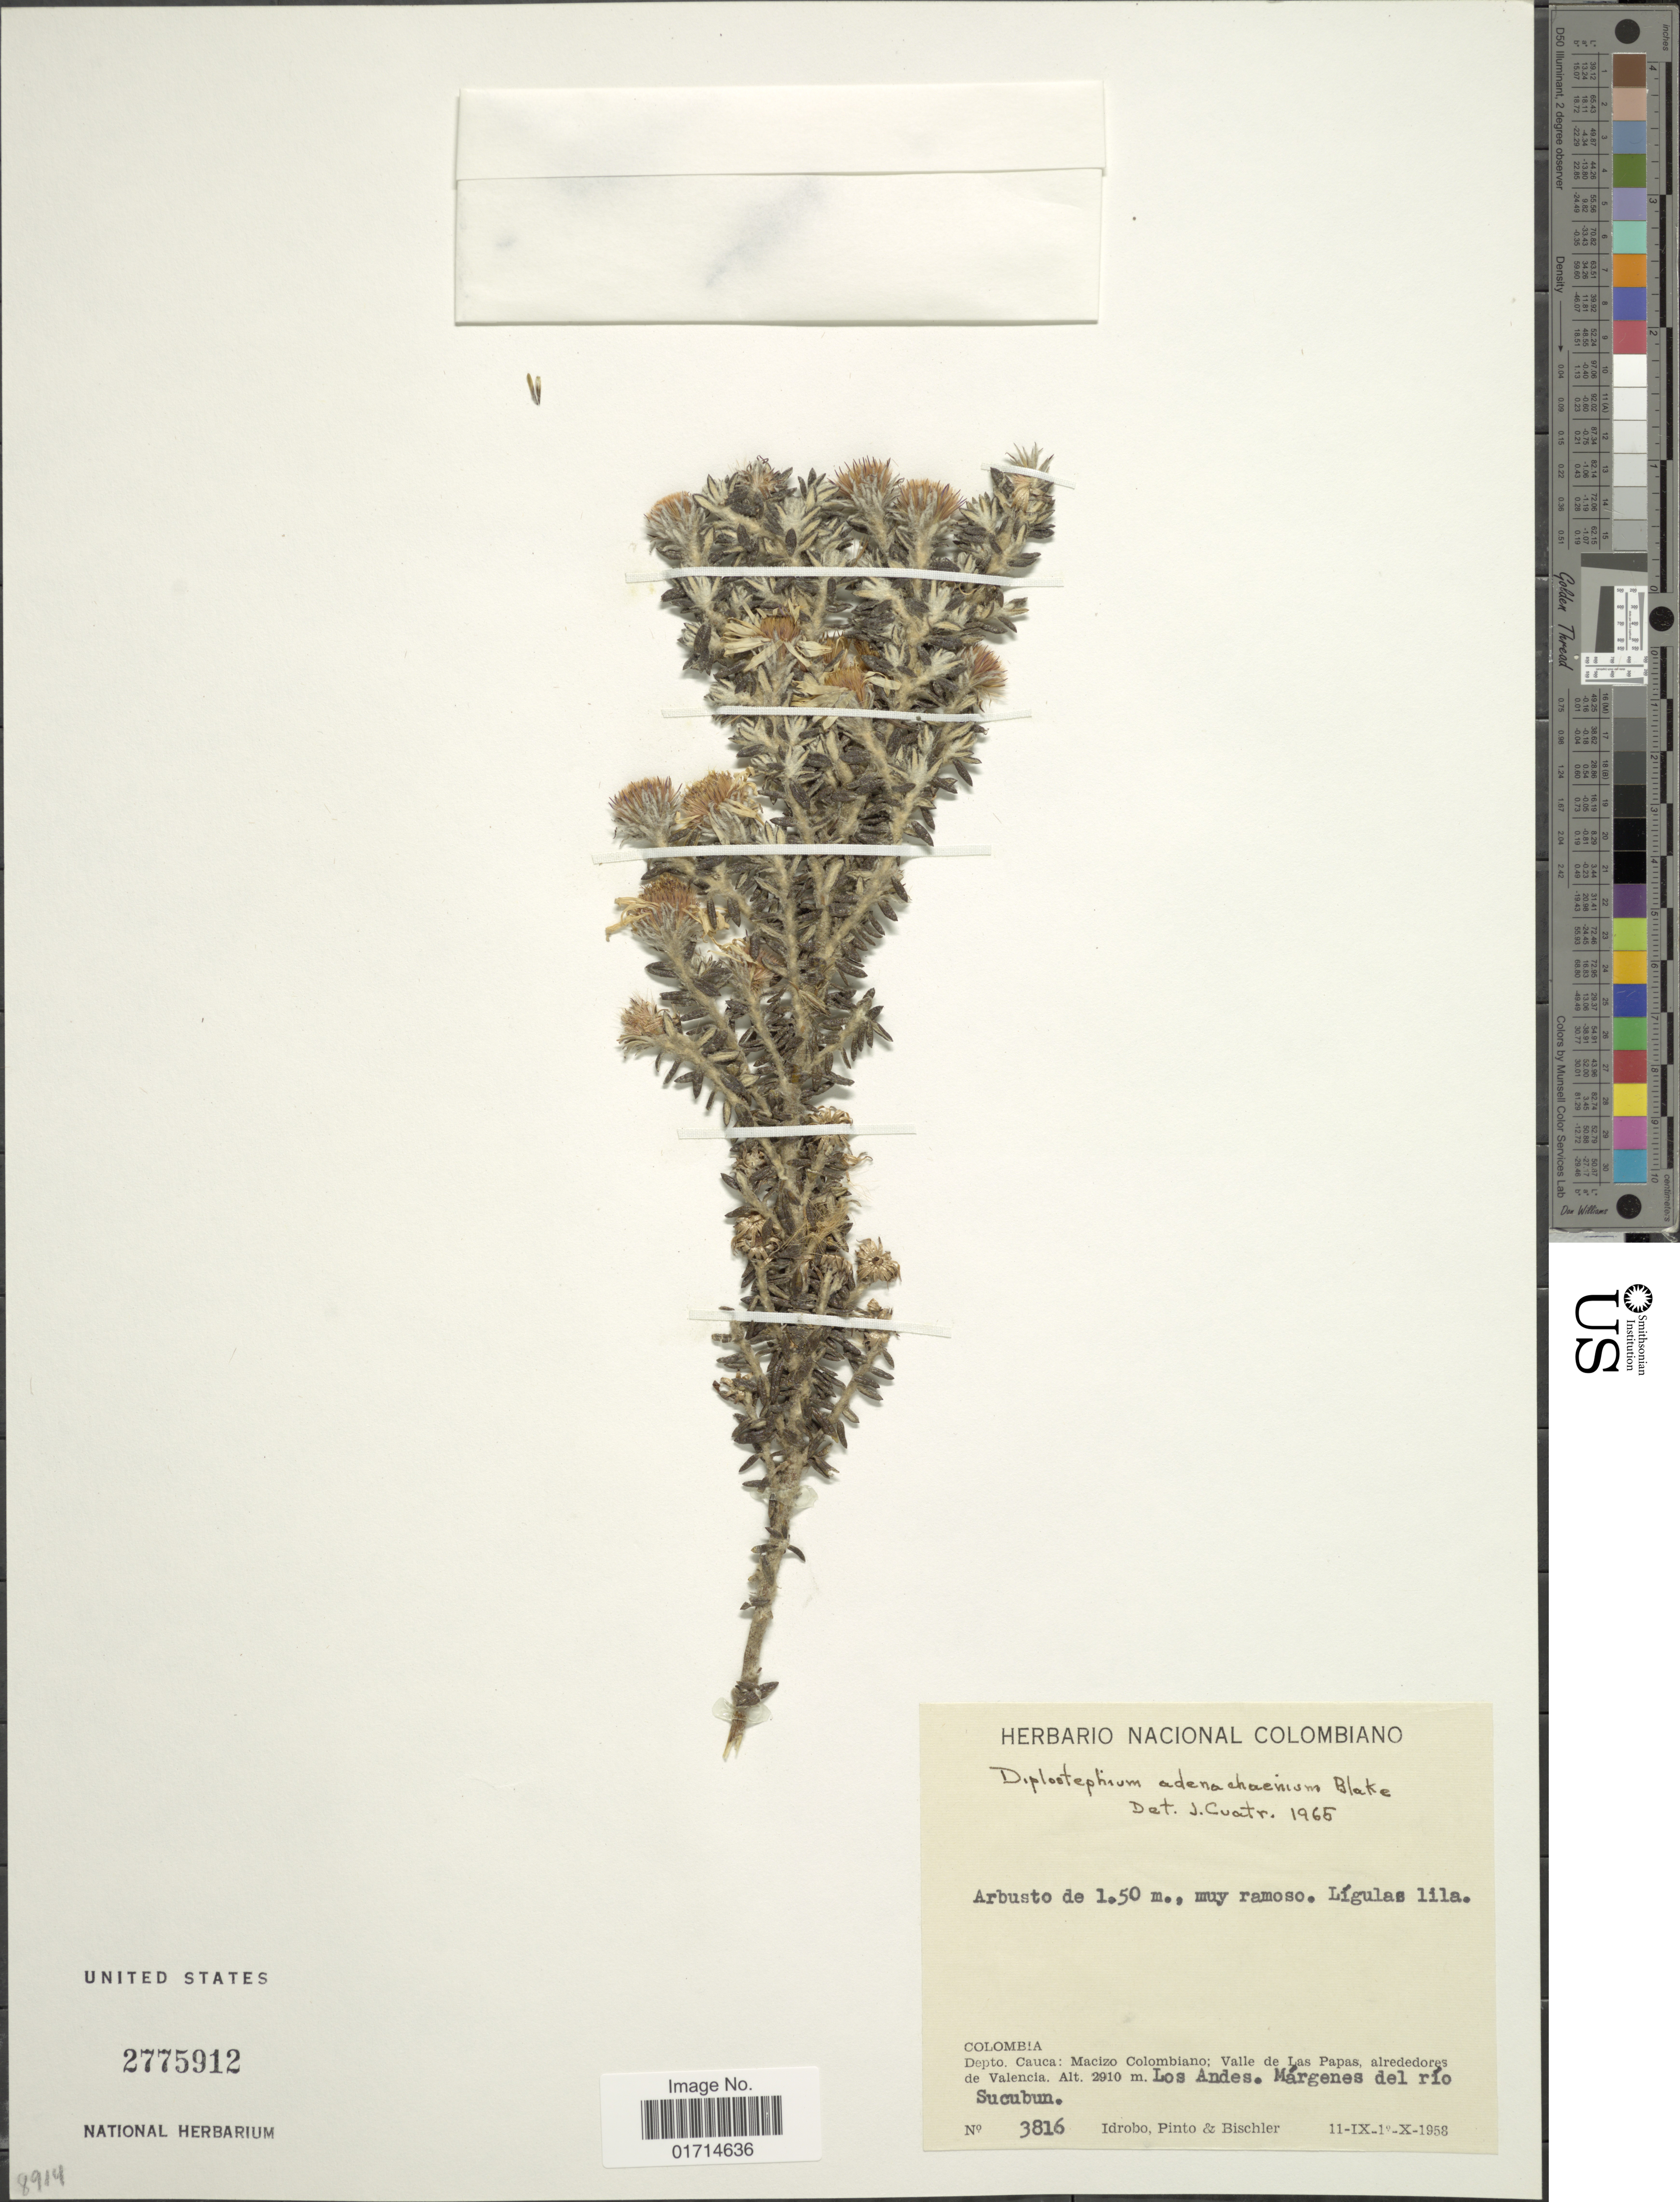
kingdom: Plantae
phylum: Tracheophyta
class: Magnoliopsida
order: Asterales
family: Asteraceae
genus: Diplostephium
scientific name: Diplostephium hartwegii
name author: Hieron.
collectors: -- Idrobo, Pinto, -- & -. Bischler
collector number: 3816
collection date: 1958-09-11/1958-10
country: Colombia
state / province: Cauca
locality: Macizo Colombiano, Valle de Las Papas, alrededores de Valencia, Los Andes, Margenes del rio Sucubun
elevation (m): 2910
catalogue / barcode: US 2775912